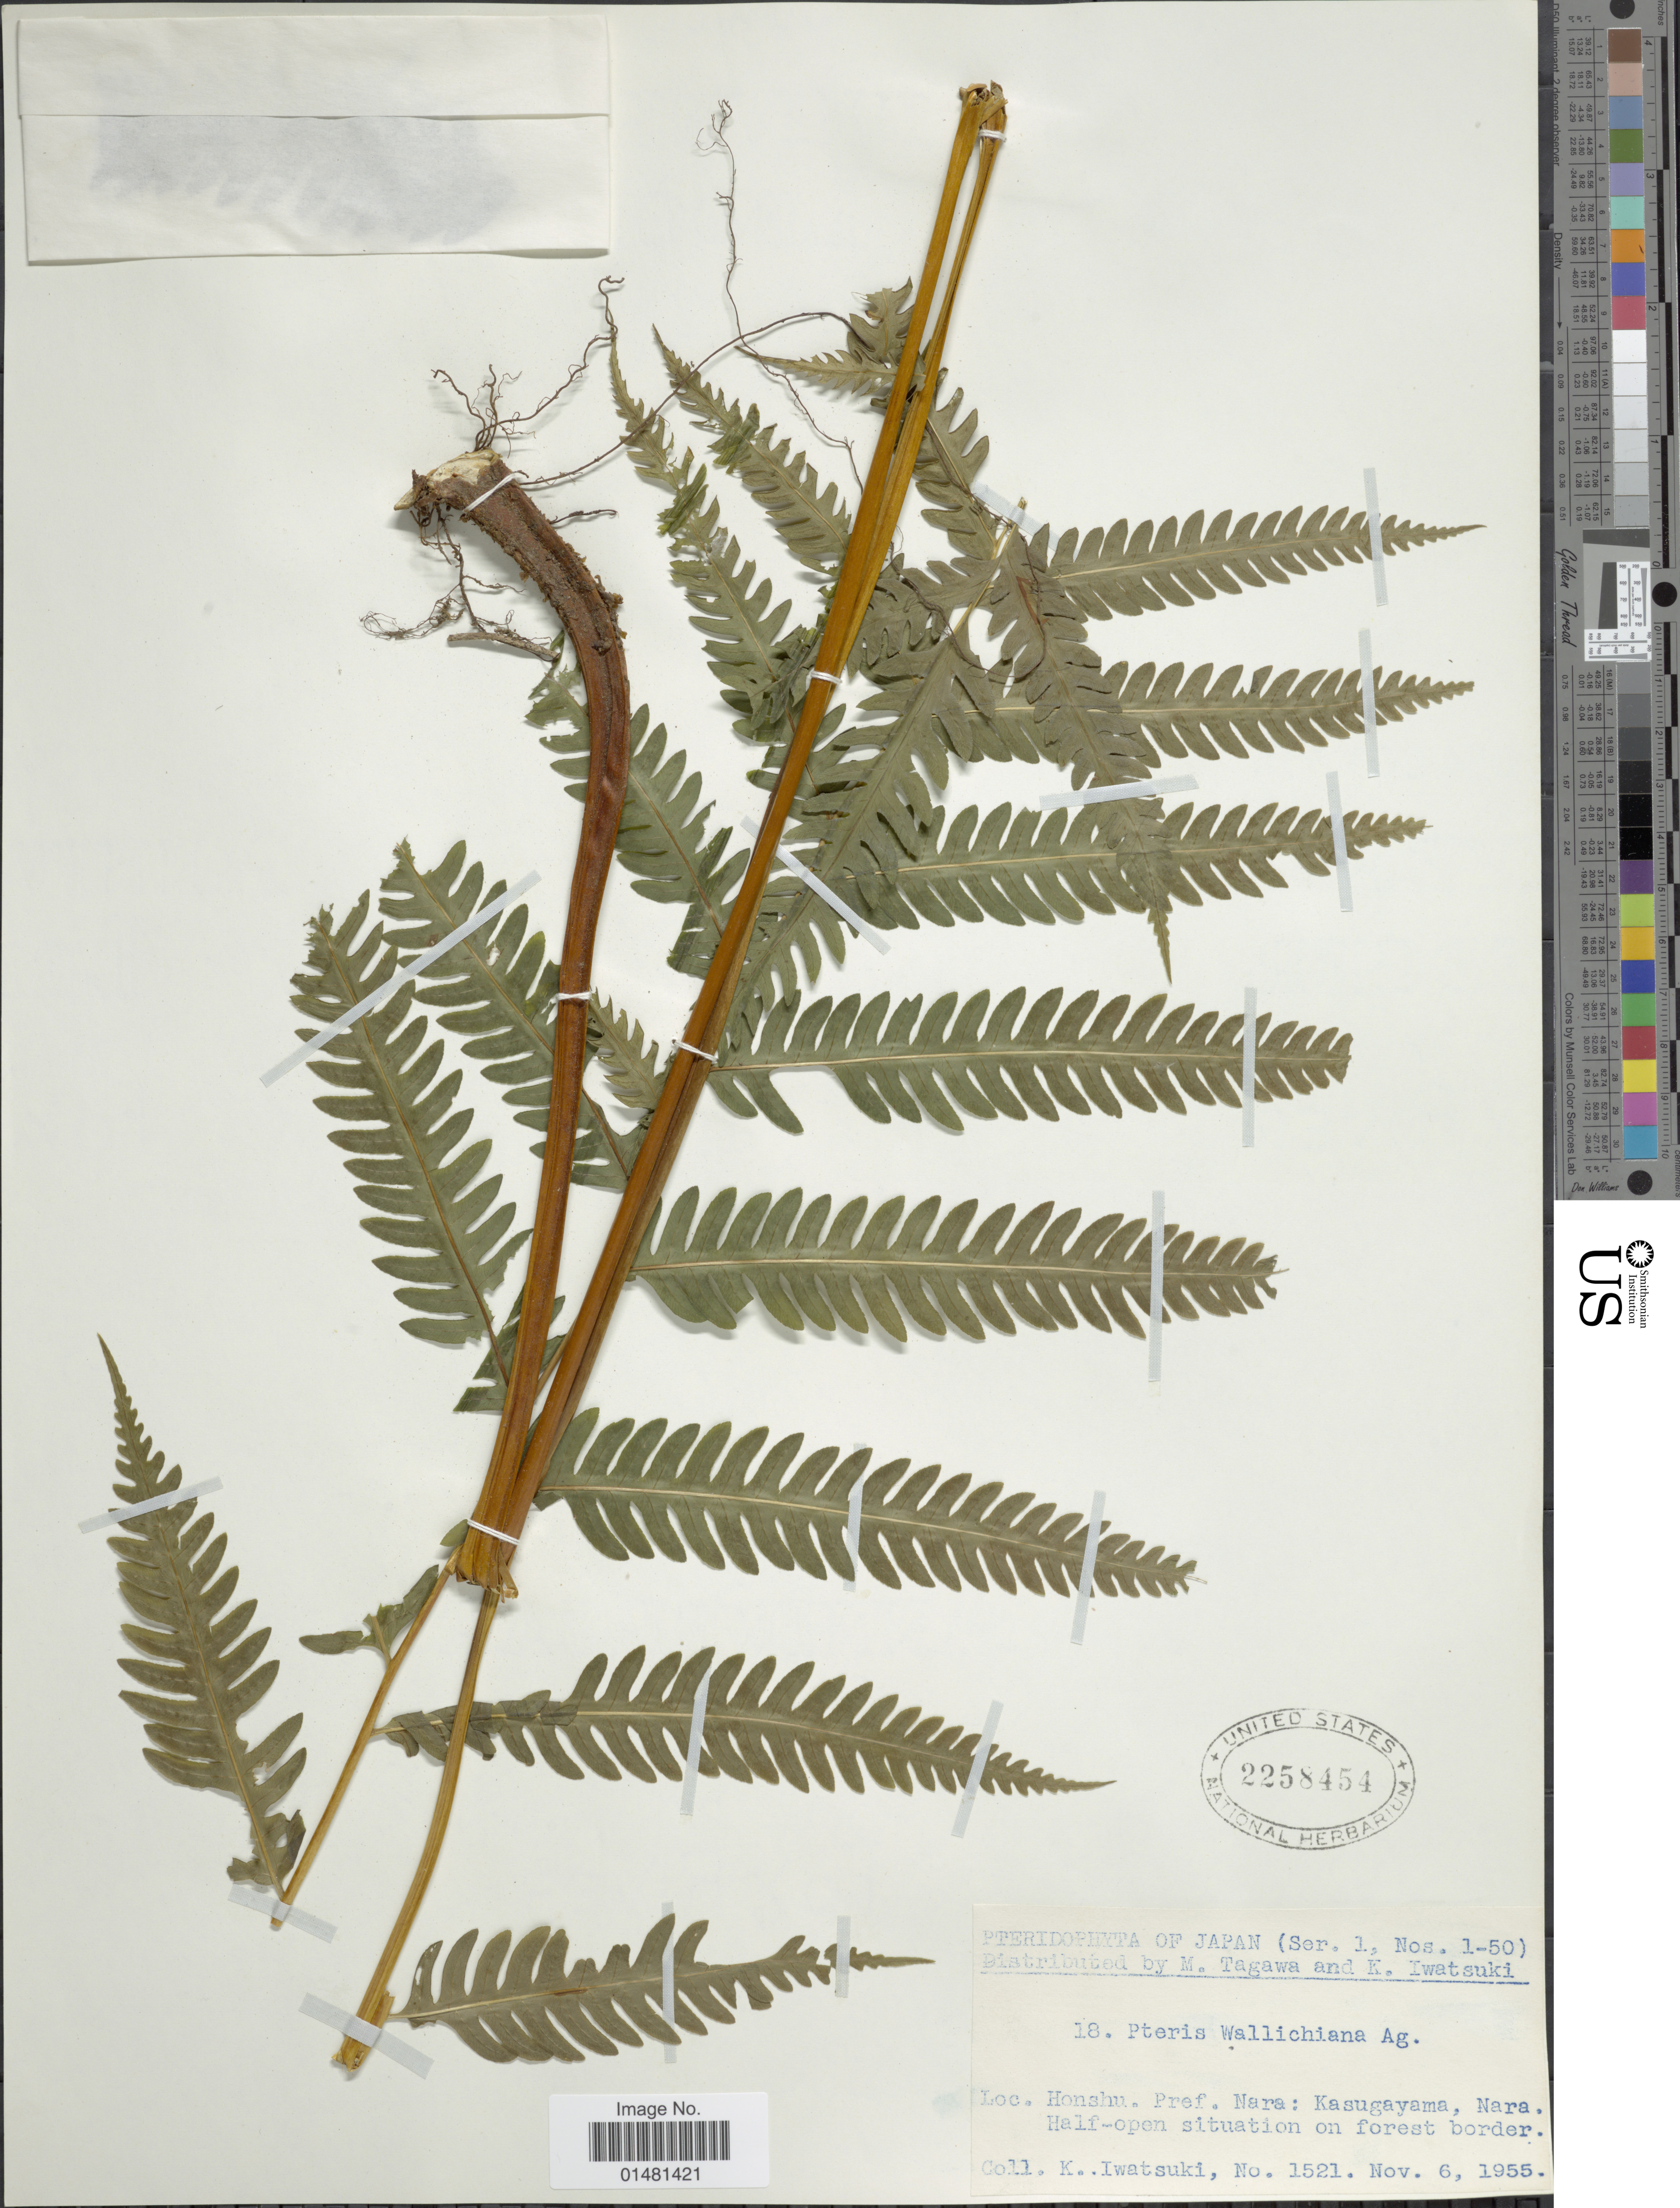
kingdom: Plantae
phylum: Tracheophyta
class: Polypodiopsida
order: Polypodiales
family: Pteridaceae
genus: Pteris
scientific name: Pteris wallichiana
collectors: K. Iwatsuki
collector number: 1521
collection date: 1955-11-06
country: Japan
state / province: Nara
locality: Honshu Pref Nara: Kasugayama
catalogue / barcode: US 2258454